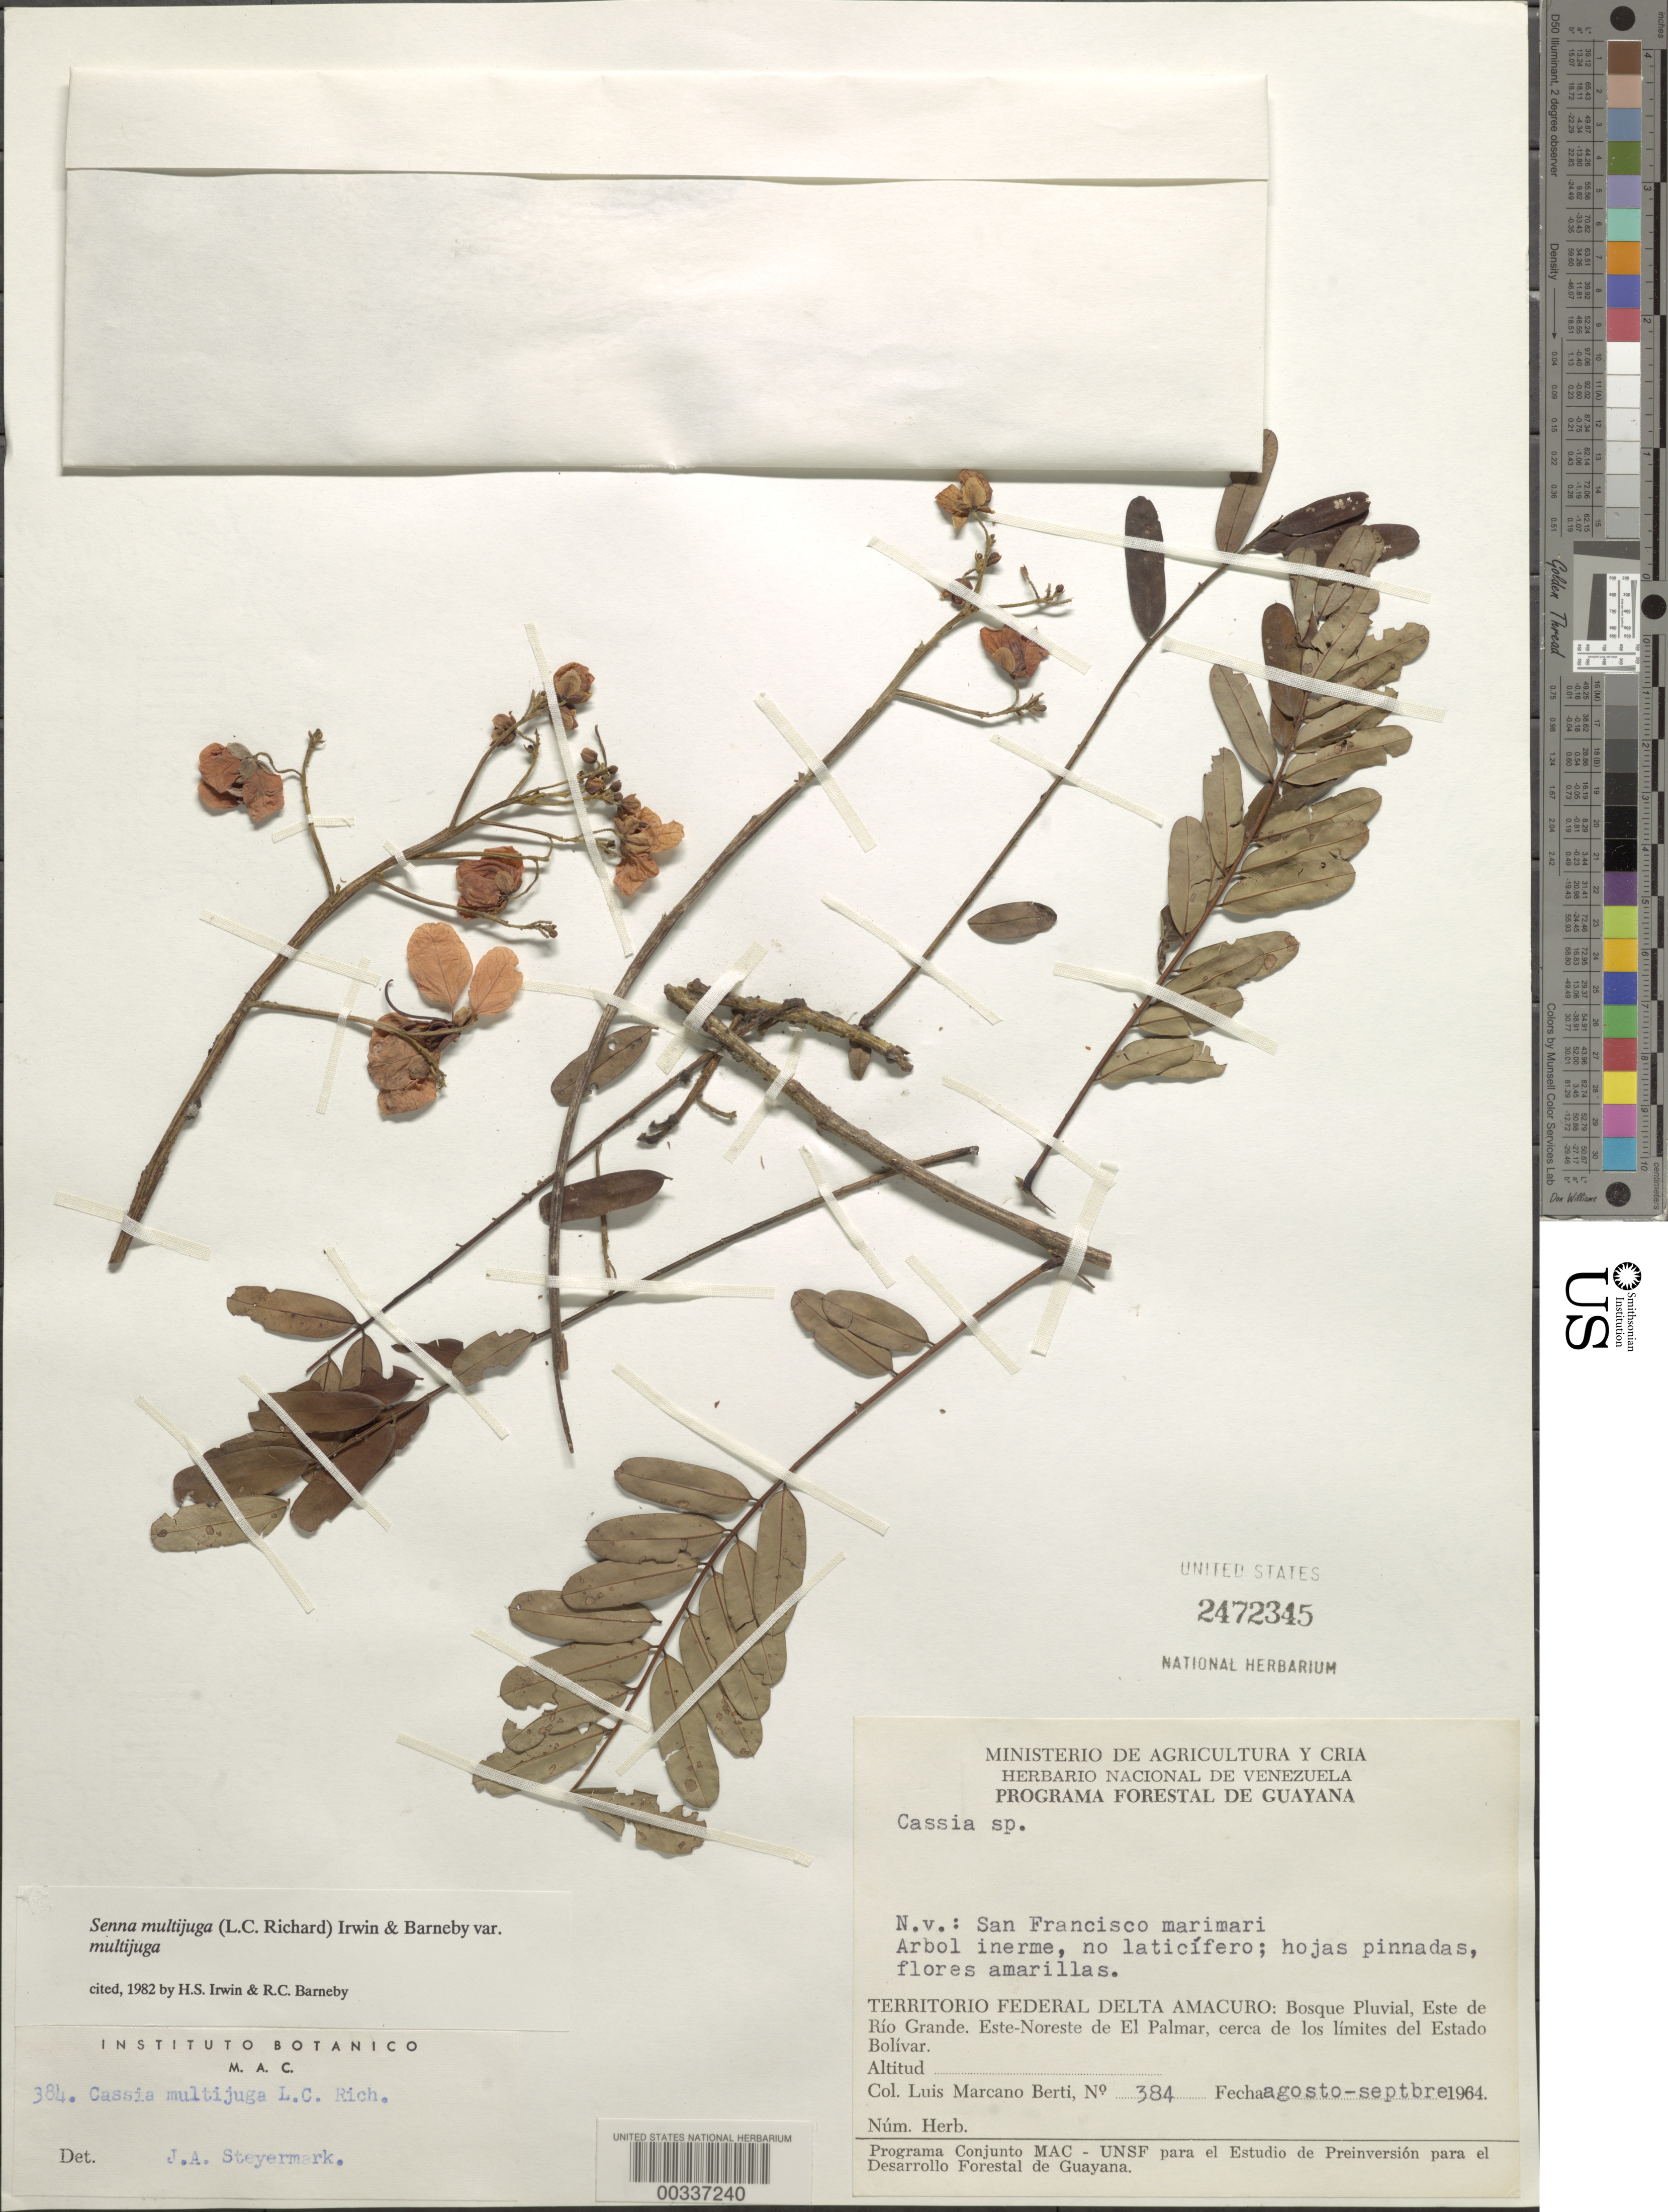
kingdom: Plantae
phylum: Tracheophyta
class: Magnoliopsida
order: Fabales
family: Fabaceae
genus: Senna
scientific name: Senna multijuga var. multijuga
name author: (Rich.) H.S. Irwin & Barneby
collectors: L. Marcano-Berti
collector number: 384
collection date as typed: Aug 1964 to -- Sep 1964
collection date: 1964-08/1964-09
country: Venezuela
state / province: Delta Amacuro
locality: E of rio grande; ene of el palmar, around the boundary of the state of bolivar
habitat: Rain forest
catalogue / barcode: US 2472345